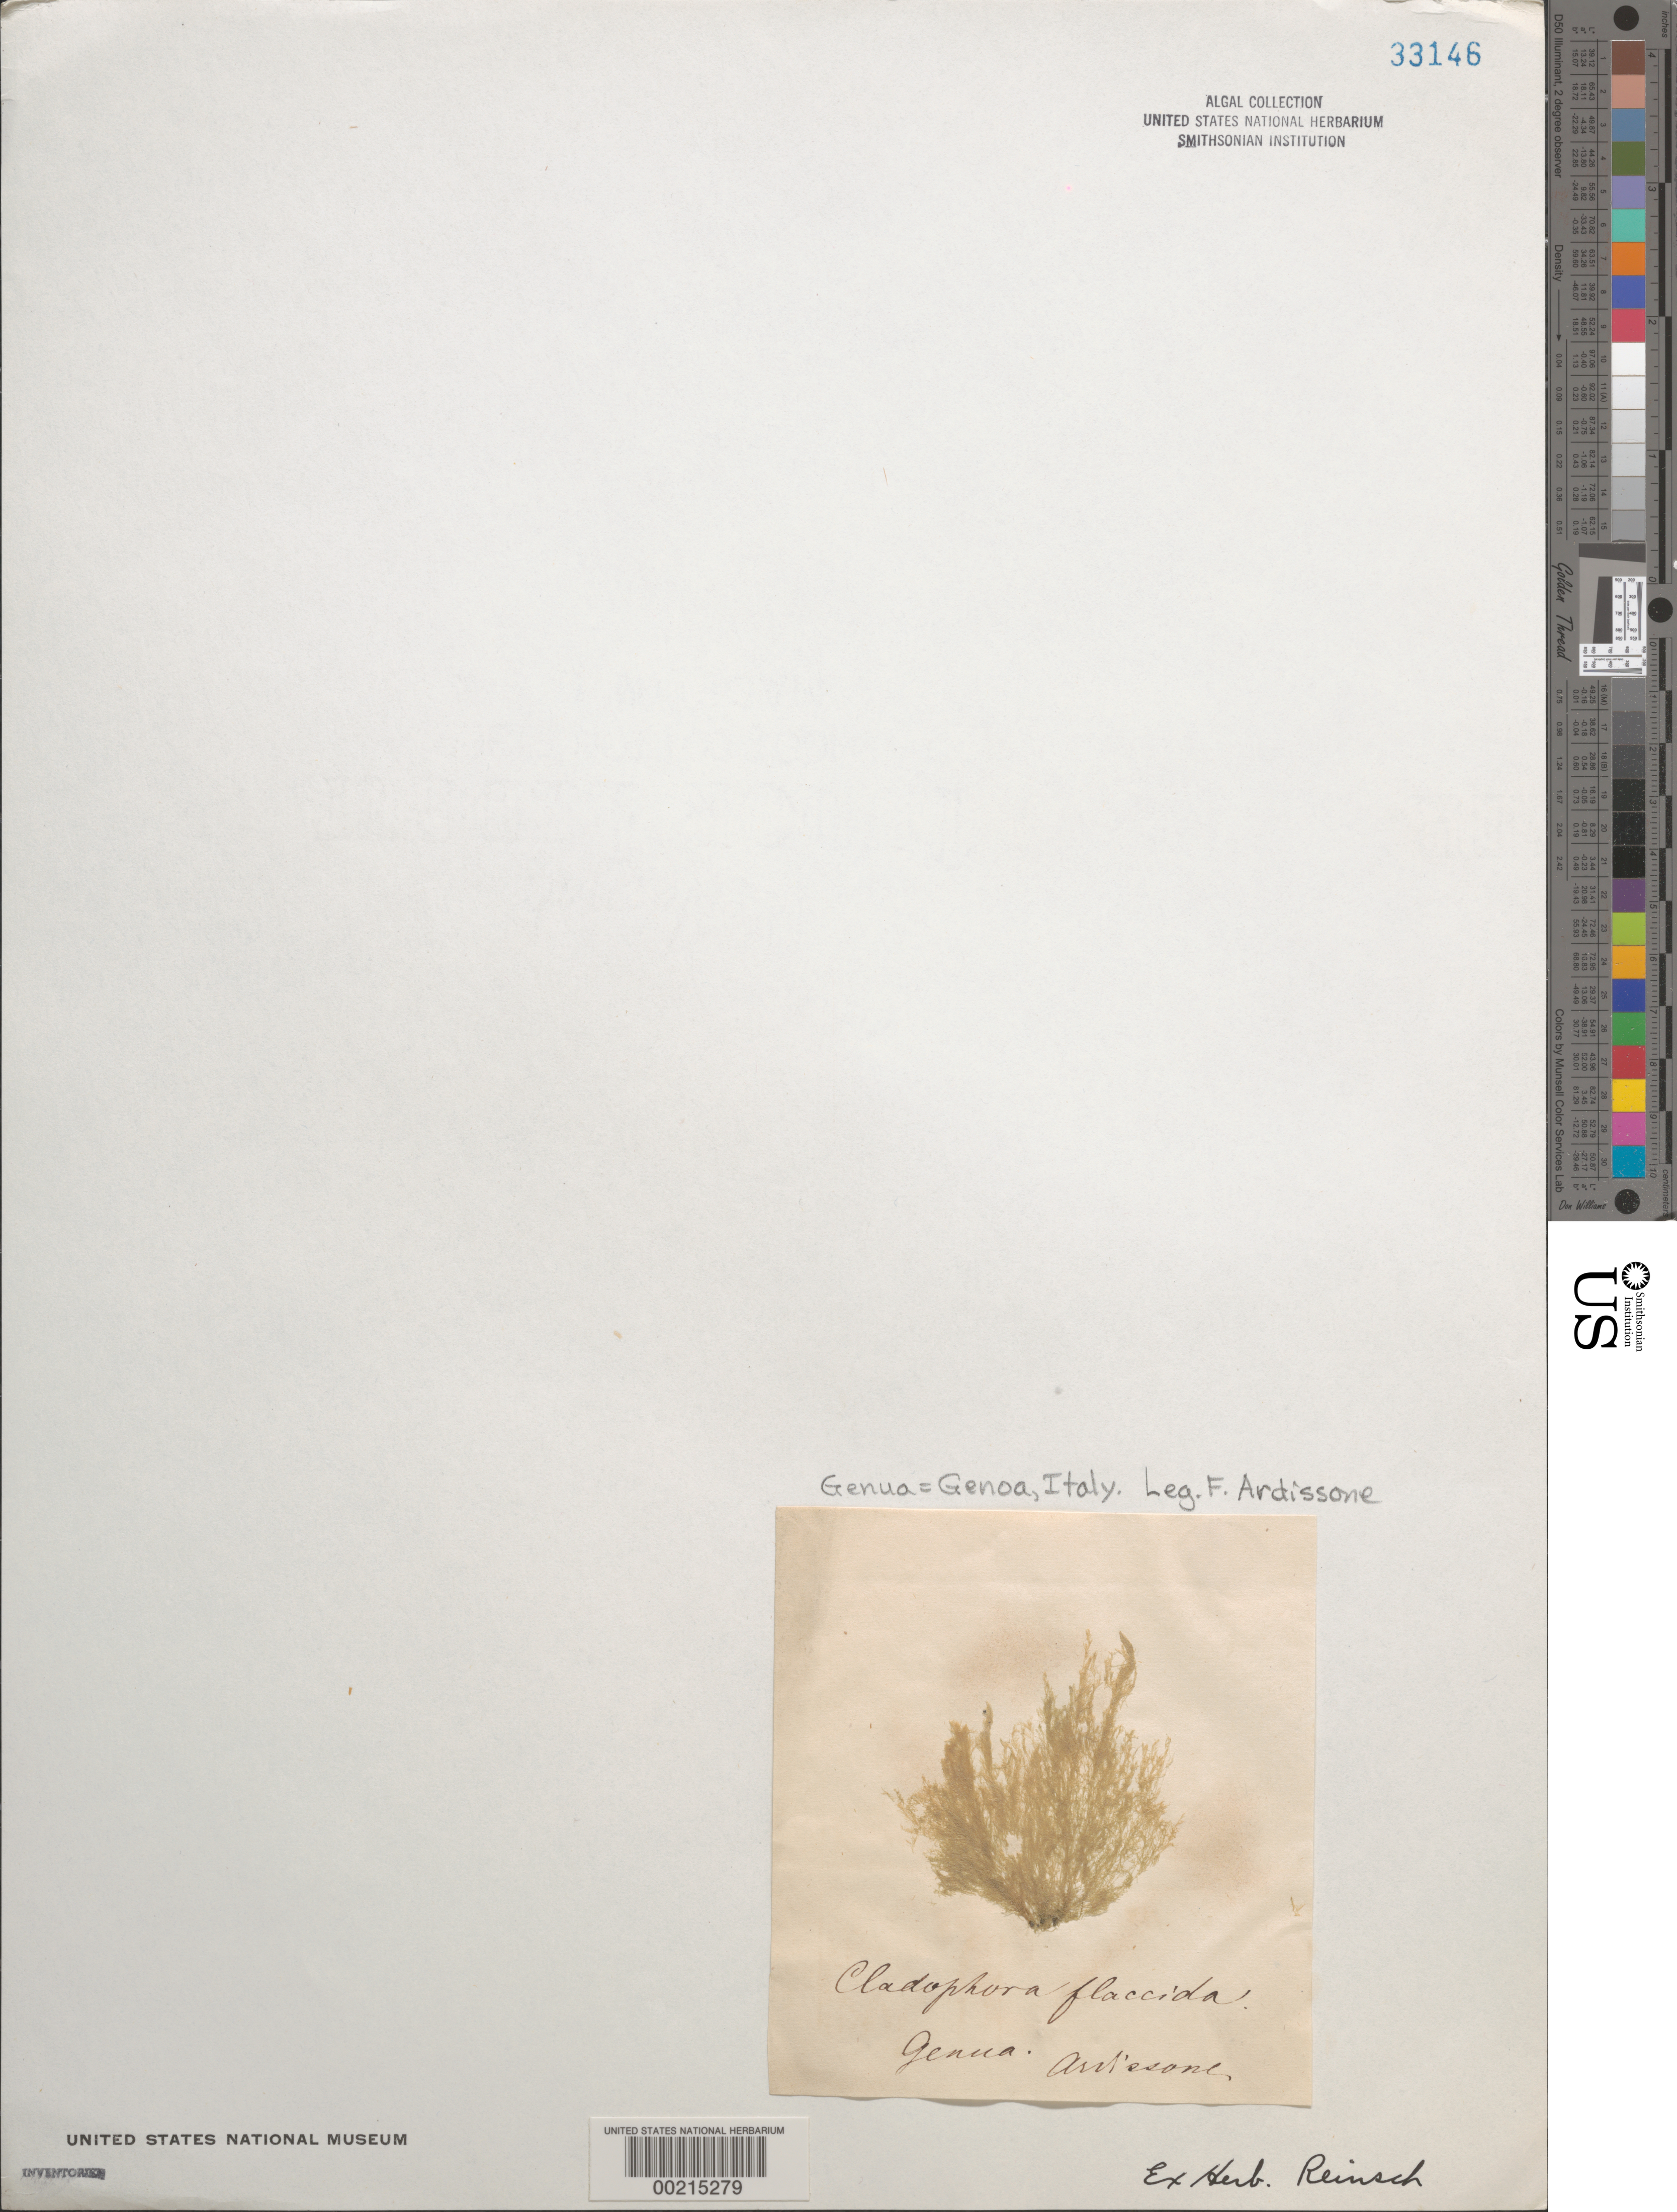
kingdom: Plantae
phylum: Chlorophyta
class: Ulvophyceae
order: Cladophorales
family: Cladophoraceae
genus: Cladophora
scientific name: Cladophora vagabunda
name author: (L.) C. Hoek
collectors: F. Ardissone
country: Italy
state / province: Liguria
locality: Genoa (genua)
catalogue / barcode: US 33146